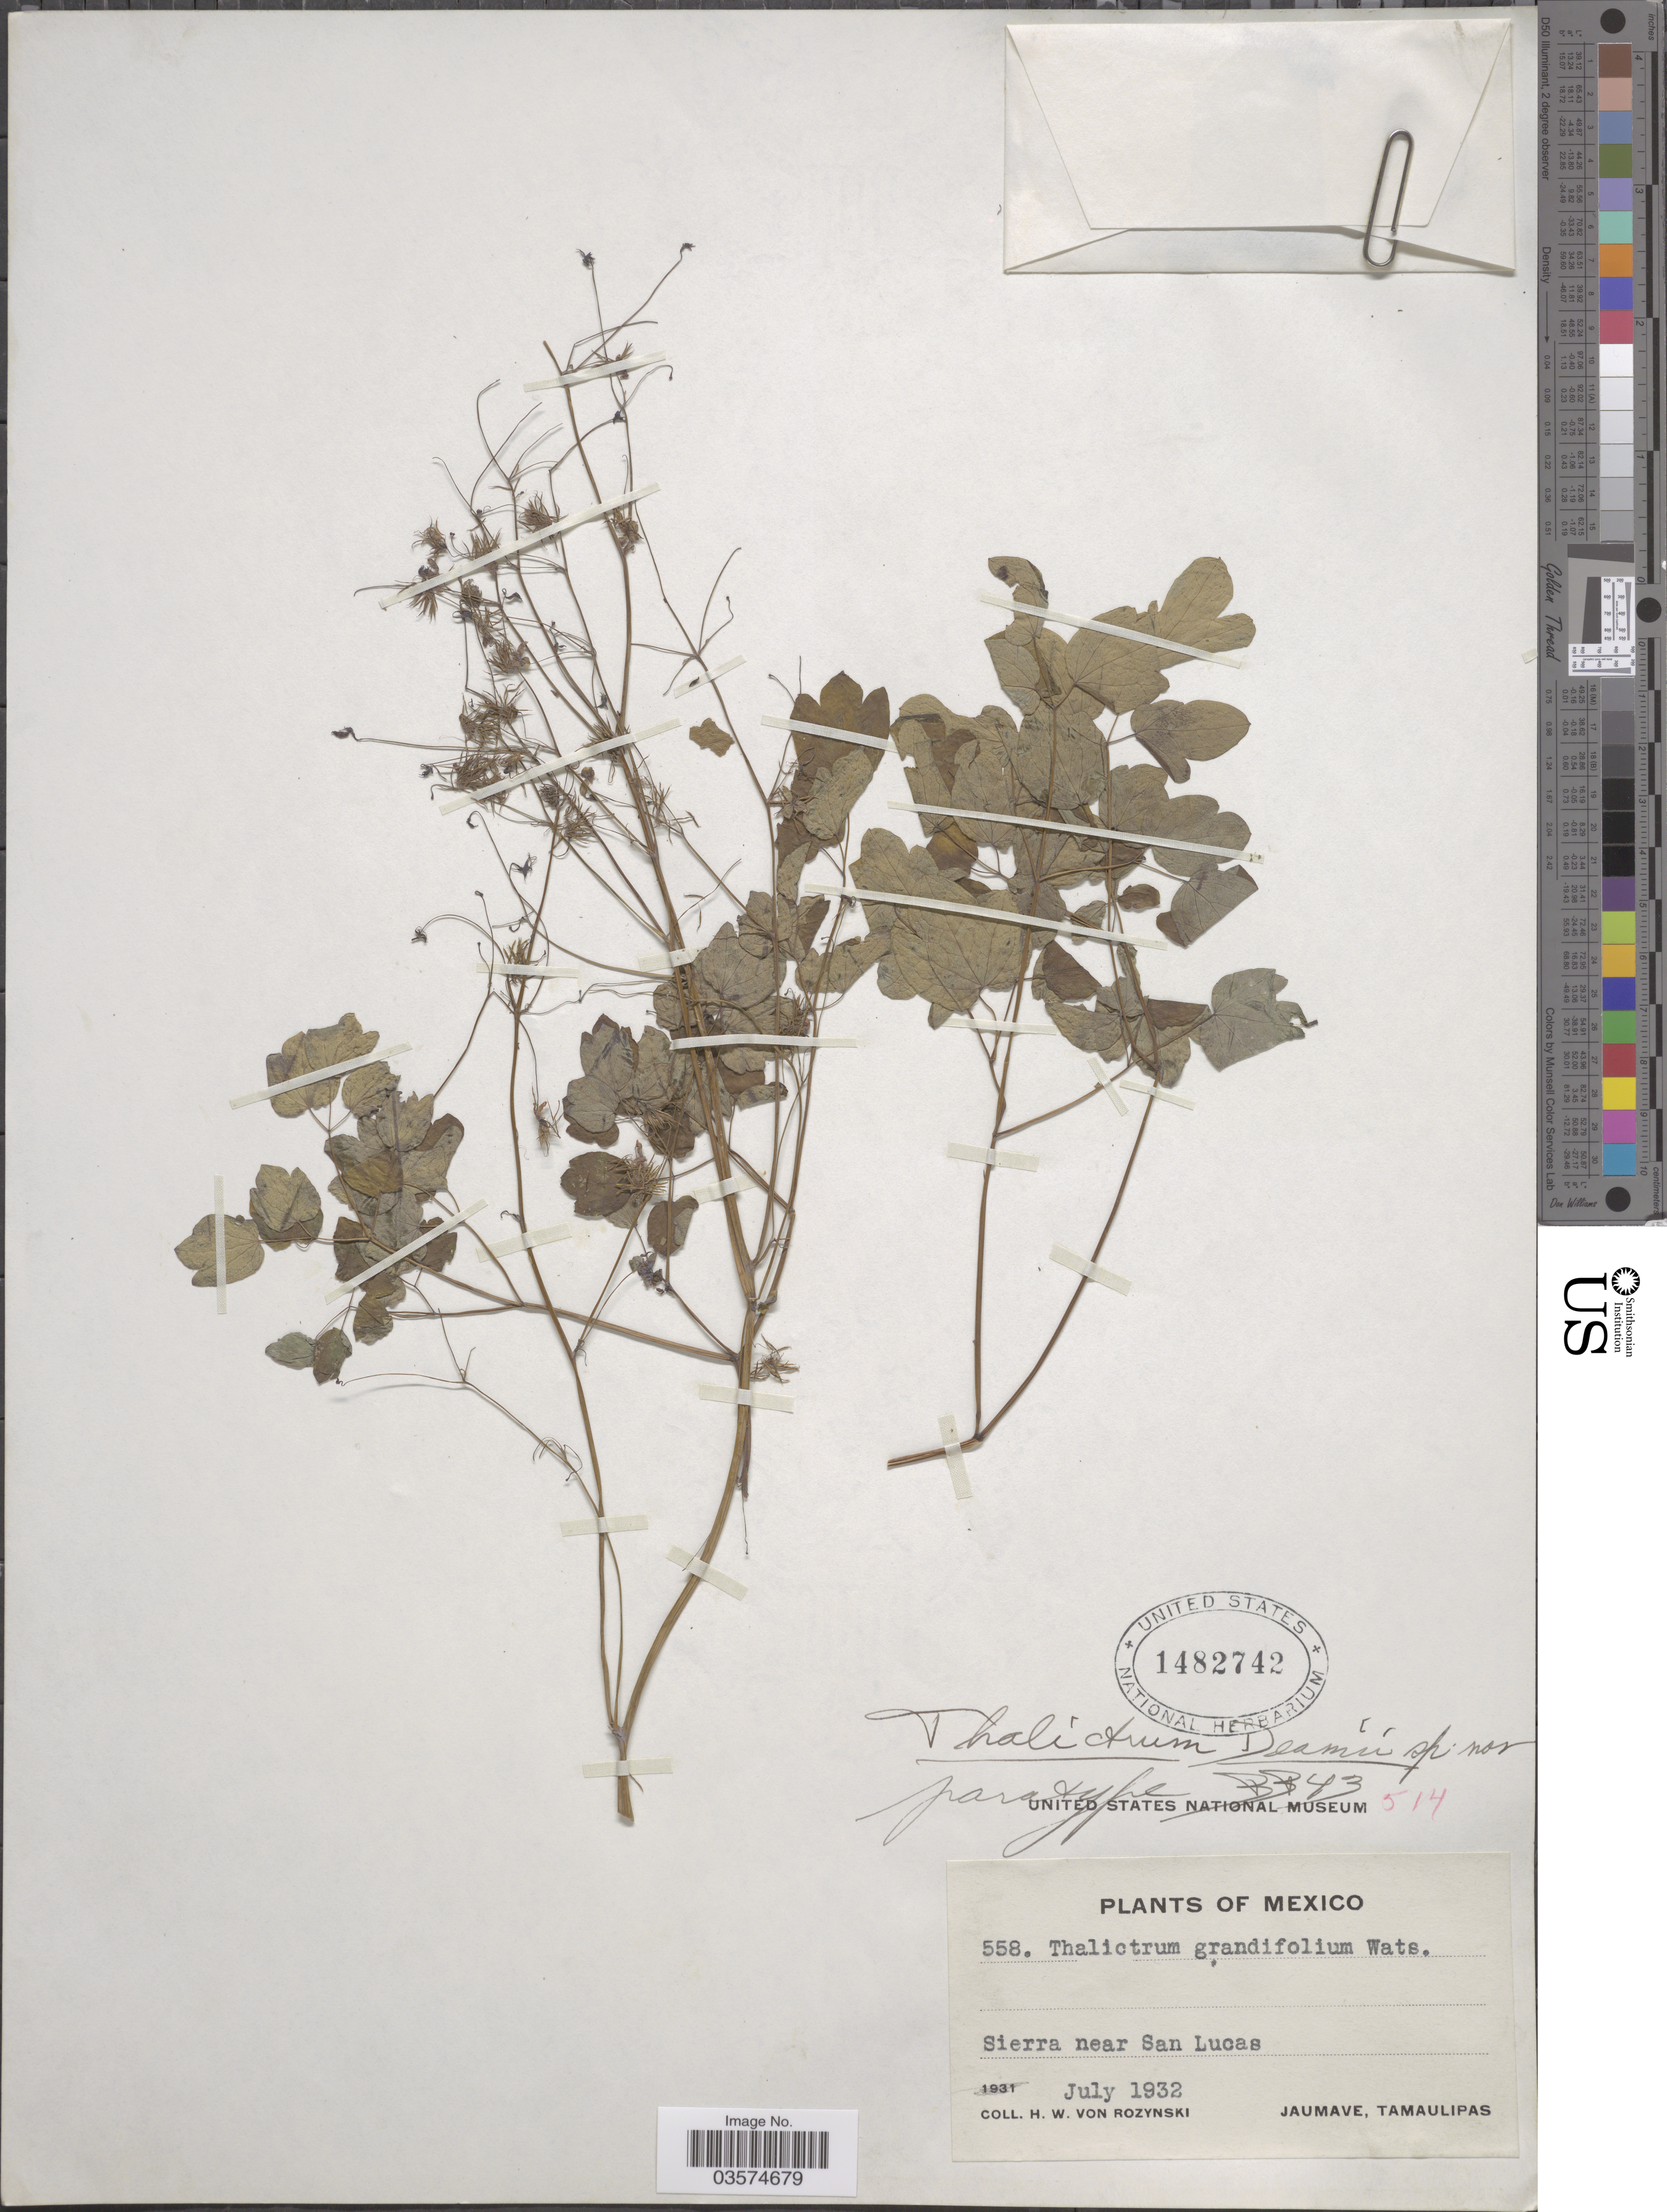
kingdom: Plantae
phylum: Tracheophyta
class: Magnoliopsida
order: Ranunculales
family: Ranunculaceae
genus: Thalictrum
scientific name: Thalictrum deamii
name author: B. Boivin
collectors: Rozynski, H. W. von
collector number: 558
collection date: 1932-07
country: Mexico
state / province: Tamaulipas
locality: Sierra near San Lucas. Jaumave.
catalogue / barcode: US 1482742